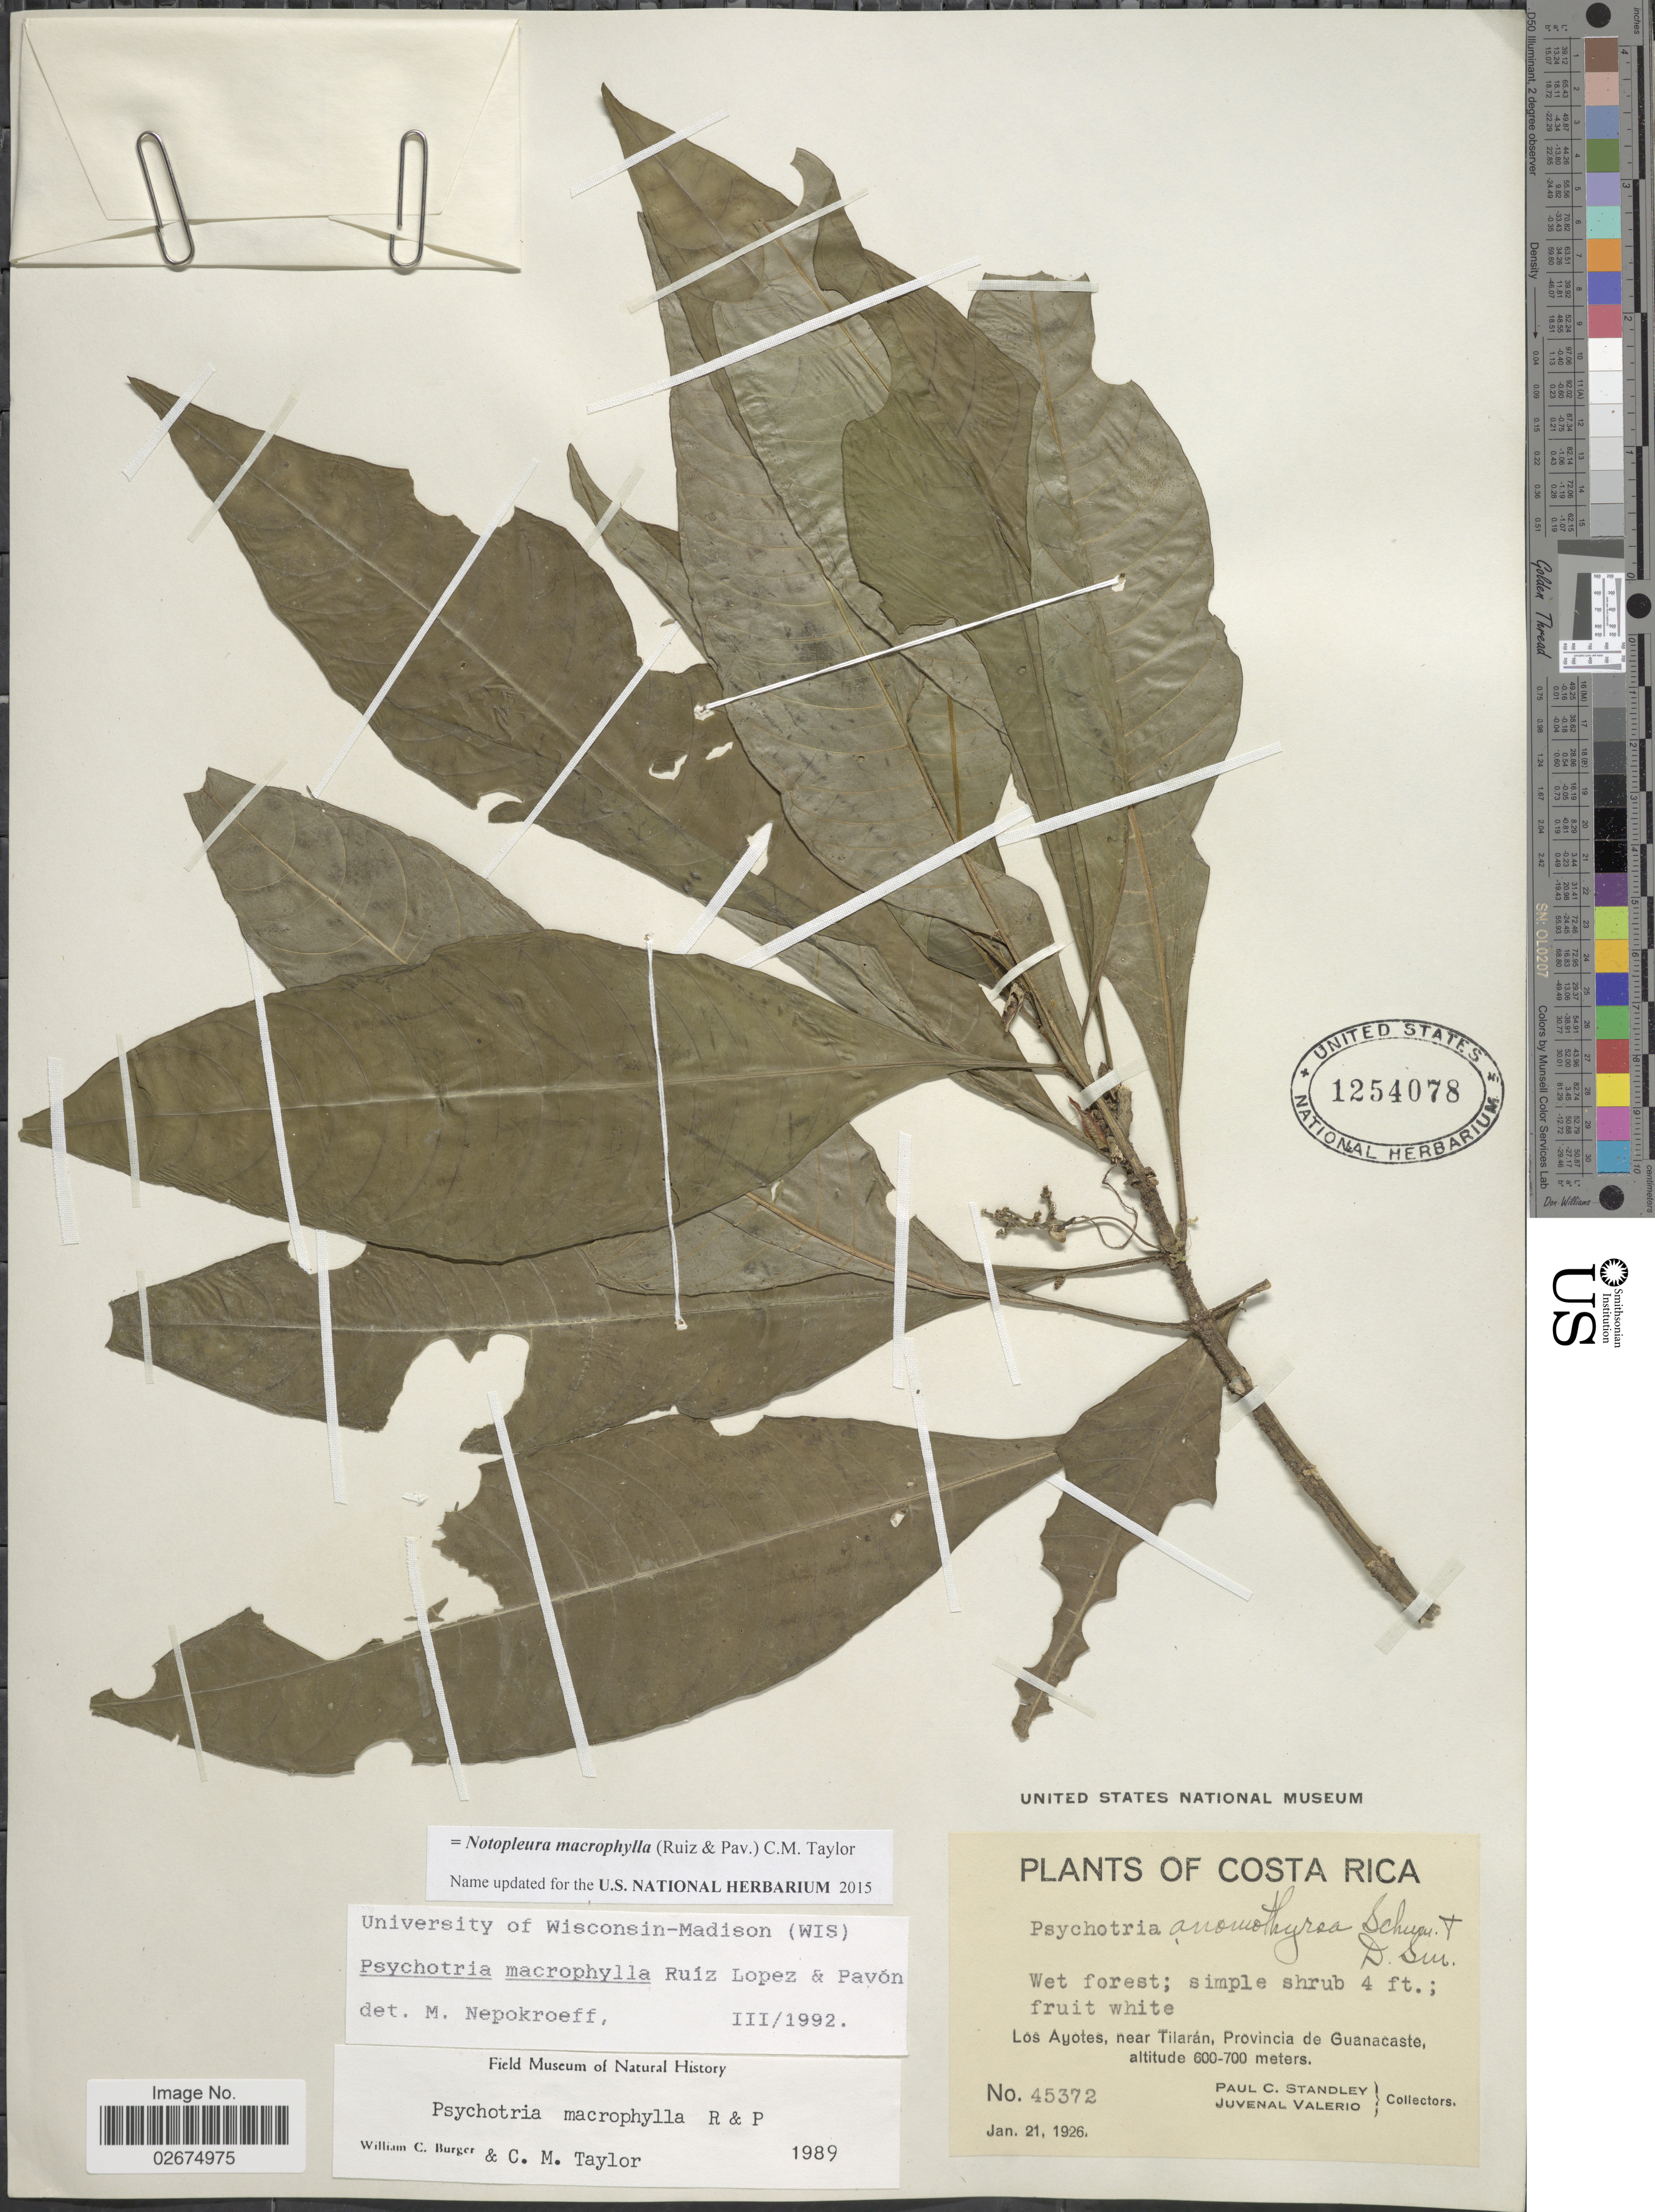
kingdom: Plantae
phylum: Tracheophyta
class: Magnoliopsida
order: Gentianales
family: Rubiaceae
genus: Notopleura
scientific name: Notopleura macrophylla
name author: (Ruiz & Pav.) C.M. Taylor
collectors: P. C. Standley & J. Valerio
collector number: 45372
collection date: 1926-01-21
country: Costa Rica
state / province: Guanacaste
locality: Los Ayotes, near Tilarán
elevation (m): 600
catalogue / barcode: US 1254078